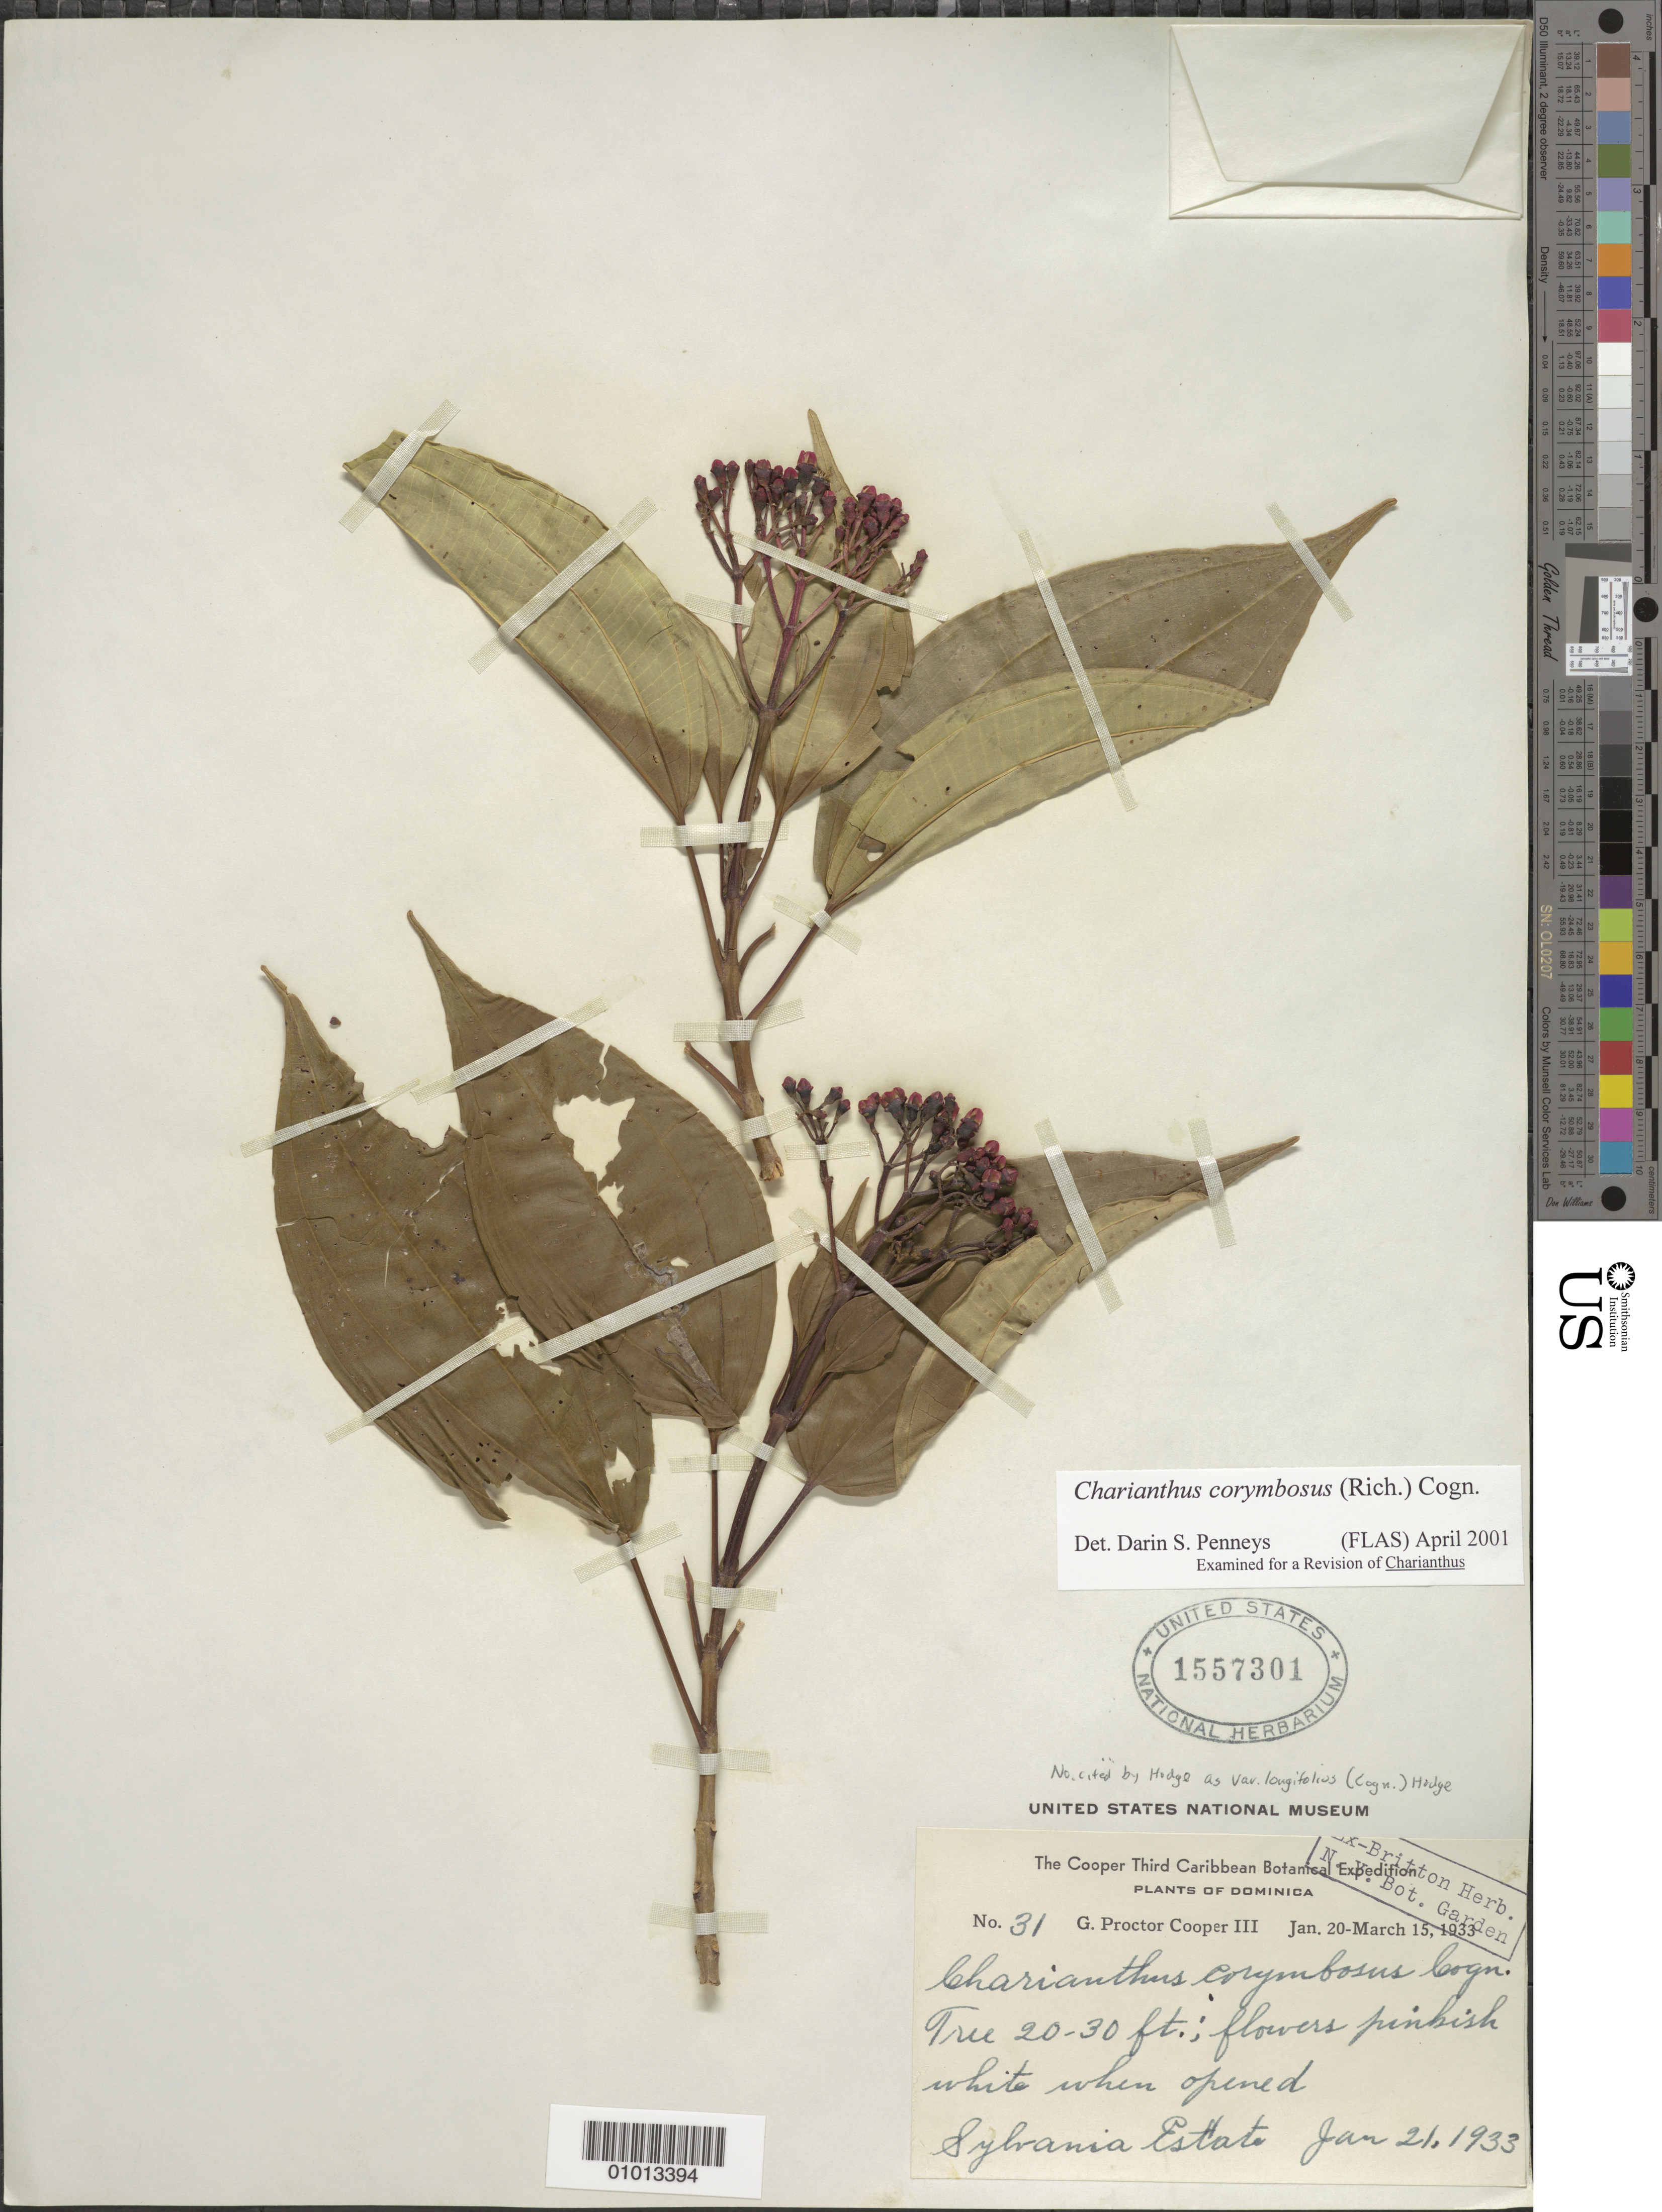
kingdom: Plantae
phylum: Tracheophyta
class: Magnoliopsida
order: Myrtales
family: Melastomataceae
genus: Charianthus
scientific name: Charianthus corymbosus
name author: (Rich.) Cogn.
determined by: Penneys, D. S.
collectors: G. Cooper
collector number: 31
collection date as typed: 21 Jan 1933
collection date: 1933-01-21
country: Dominica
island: Dominica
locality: Sylvania Estate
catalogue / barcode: US 1557301